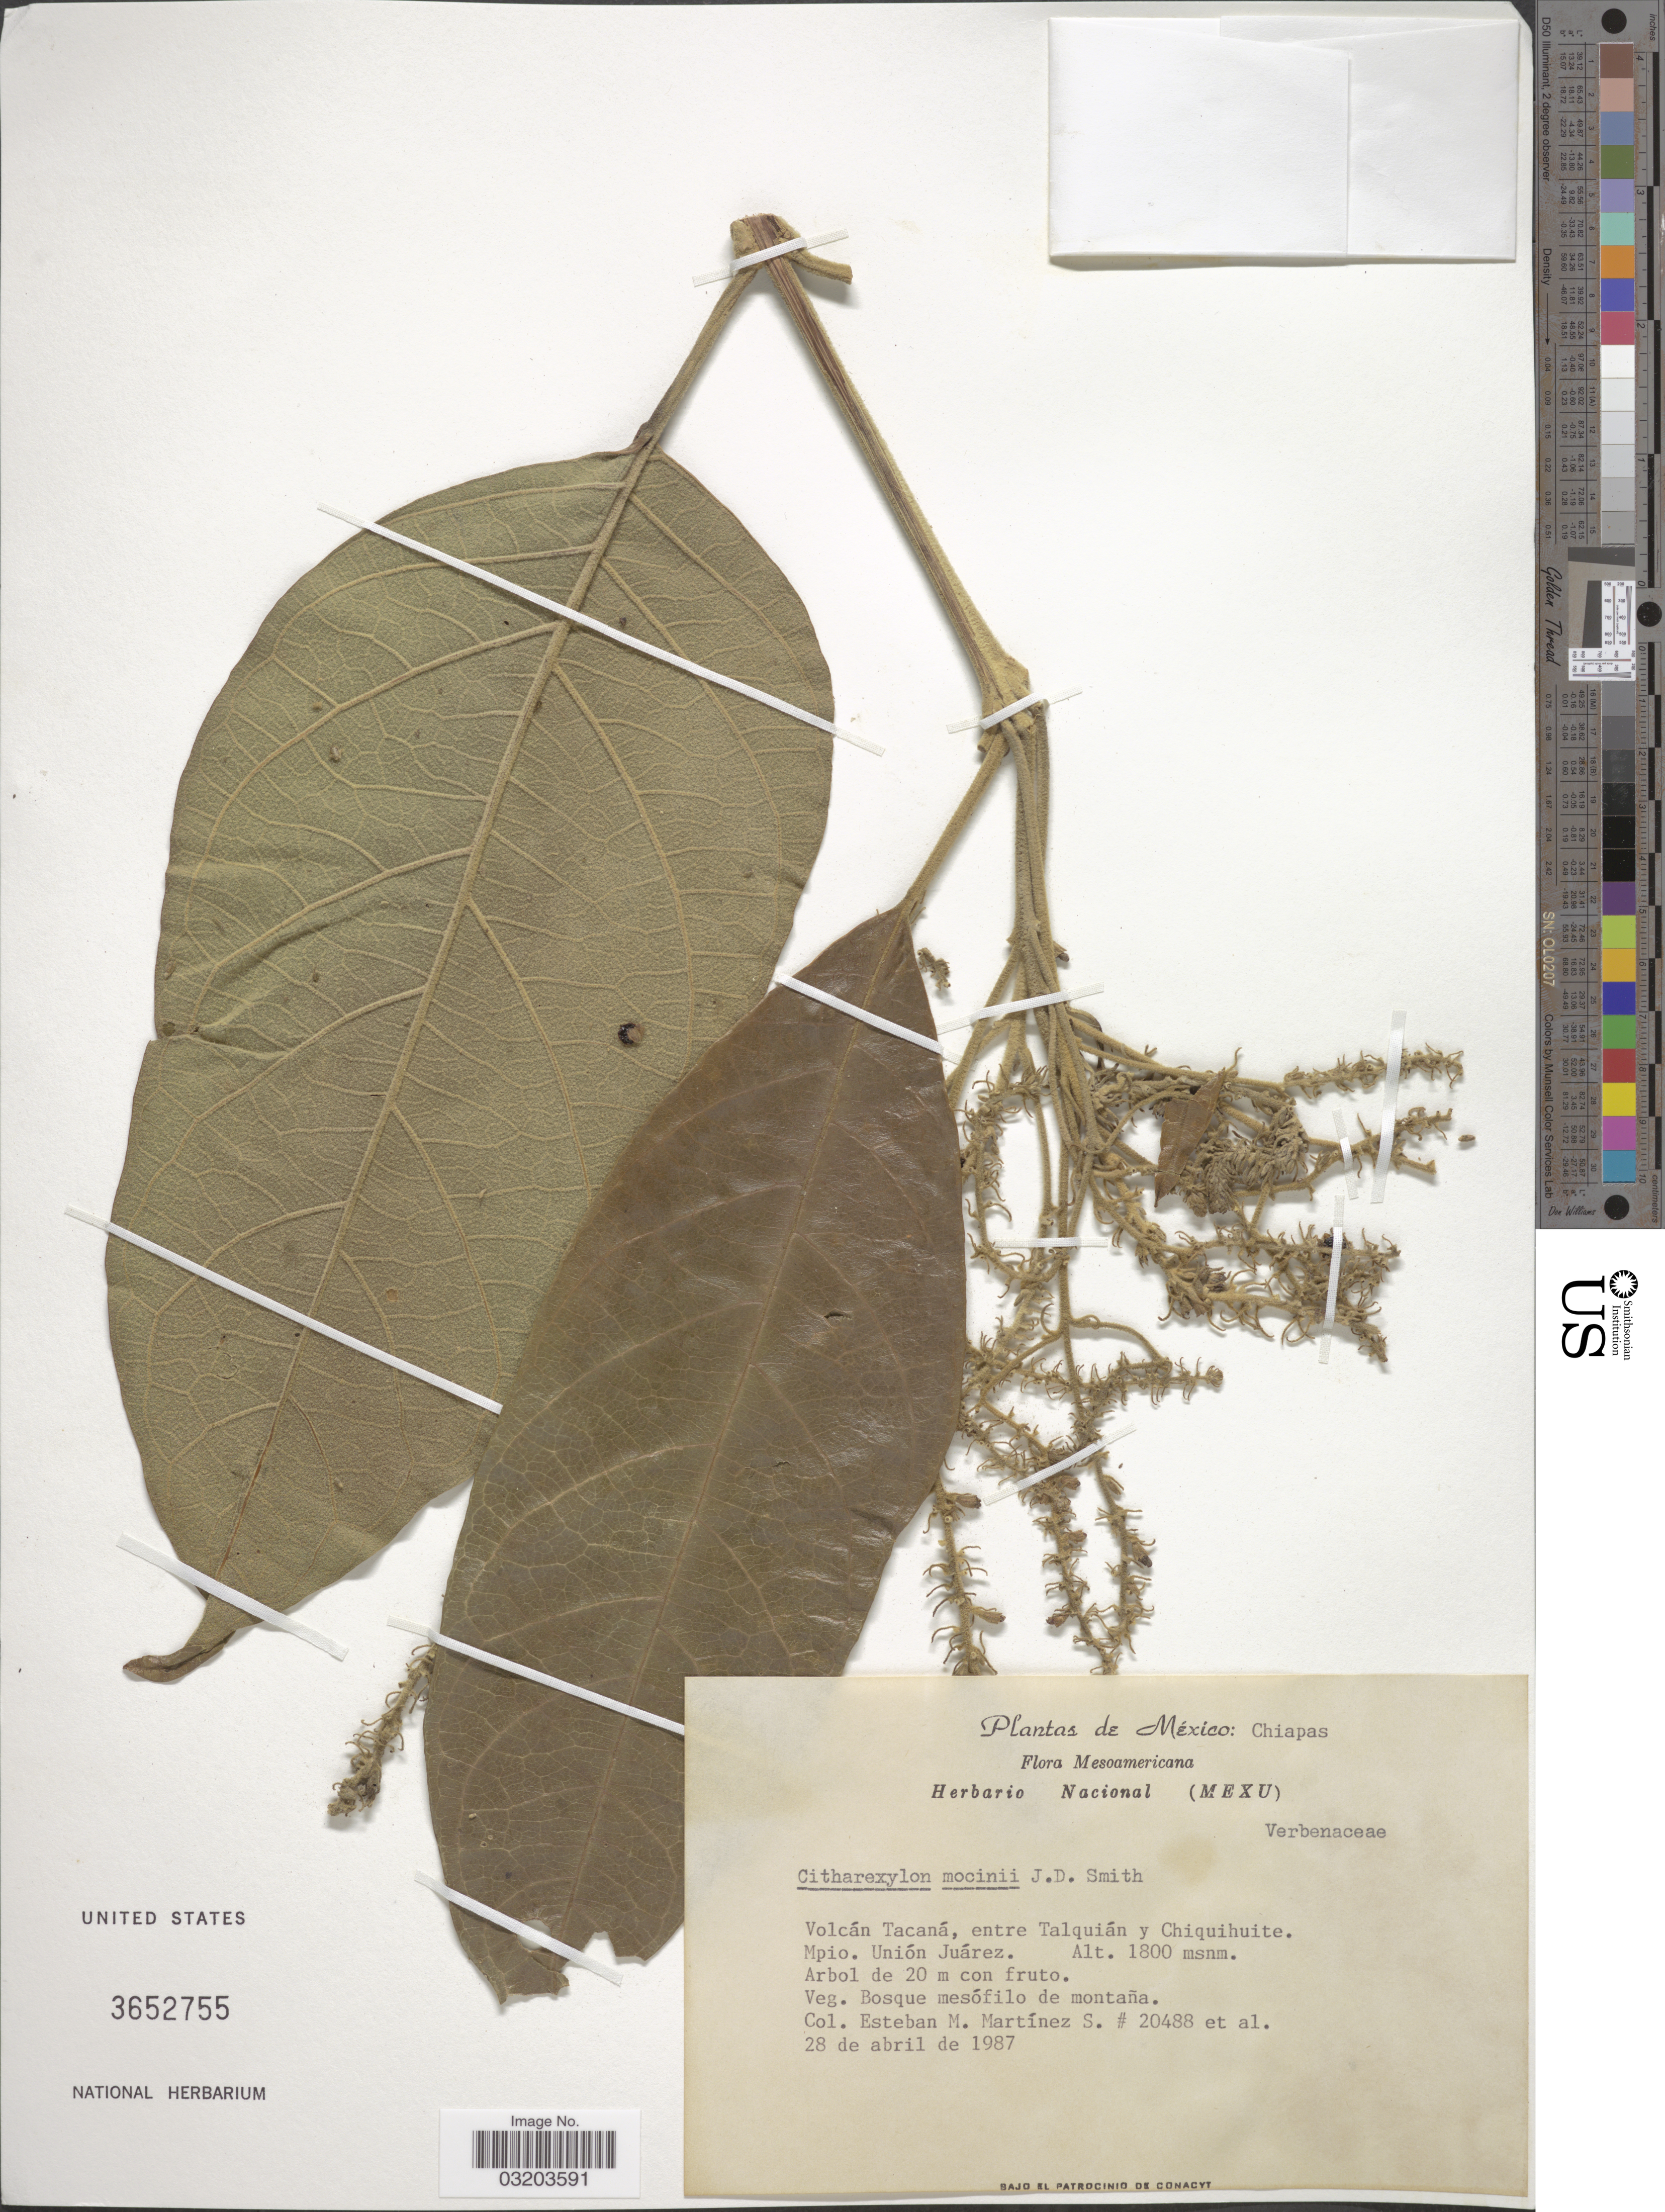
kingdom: Plantae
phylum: Tracheophyta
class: Magnoliopsida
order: Lamiales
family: Verbenaceae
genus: Citharexylum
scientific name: Citharexylum mocinoi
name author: D. Don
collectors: E. M. Martínez S. & et al.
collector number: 20488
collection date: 1987-04-28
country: Mexico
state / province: Chiapas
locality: Volcán Tacaná, entre Talquián y Chiquihuite. Mpio. Unión Juárez.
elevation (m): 1800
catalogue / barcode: US 3652755